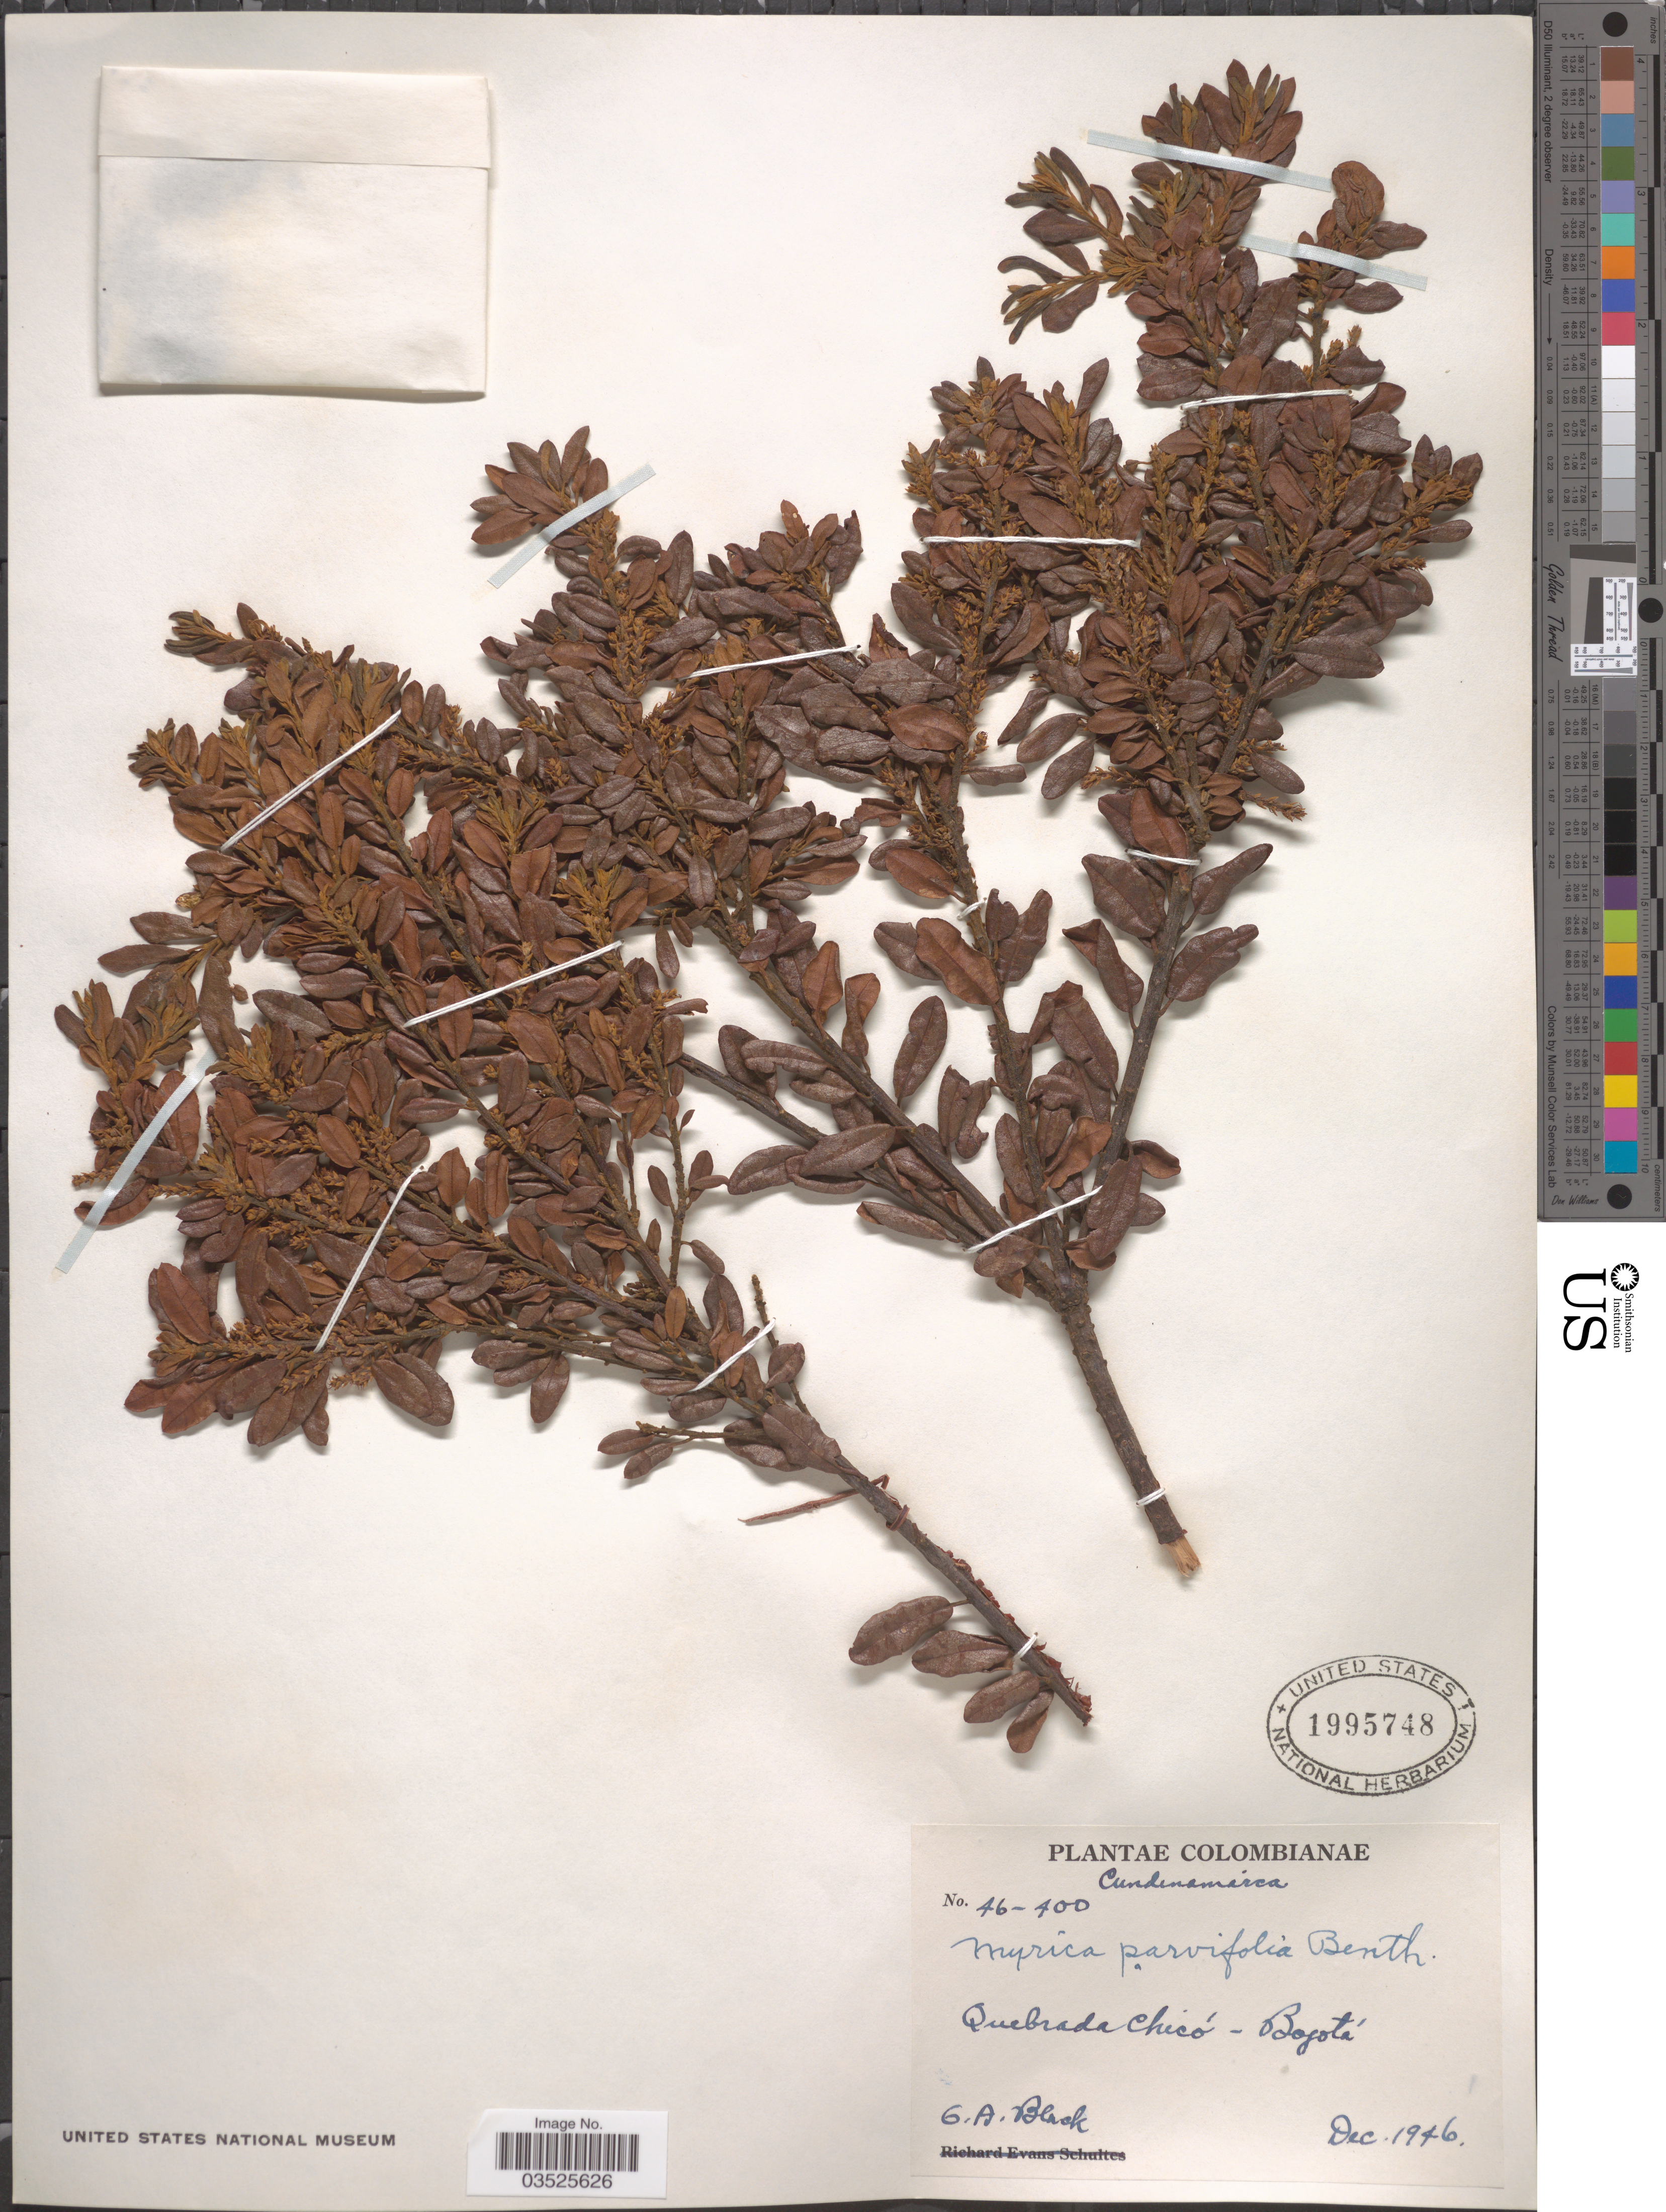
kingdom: Plantae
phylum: Tracheophyta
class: Magnoliopsida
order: Fagales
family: Myricaceae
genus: Morella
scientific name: Morella parvifolia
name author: (Benth.) Parra-Os.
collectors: G. A. Black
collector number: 46-400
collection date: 1946-12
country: Colombia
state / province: Bogota D.C.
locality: Quebrada Chicó - Bogotá.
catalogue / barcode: US 1995748